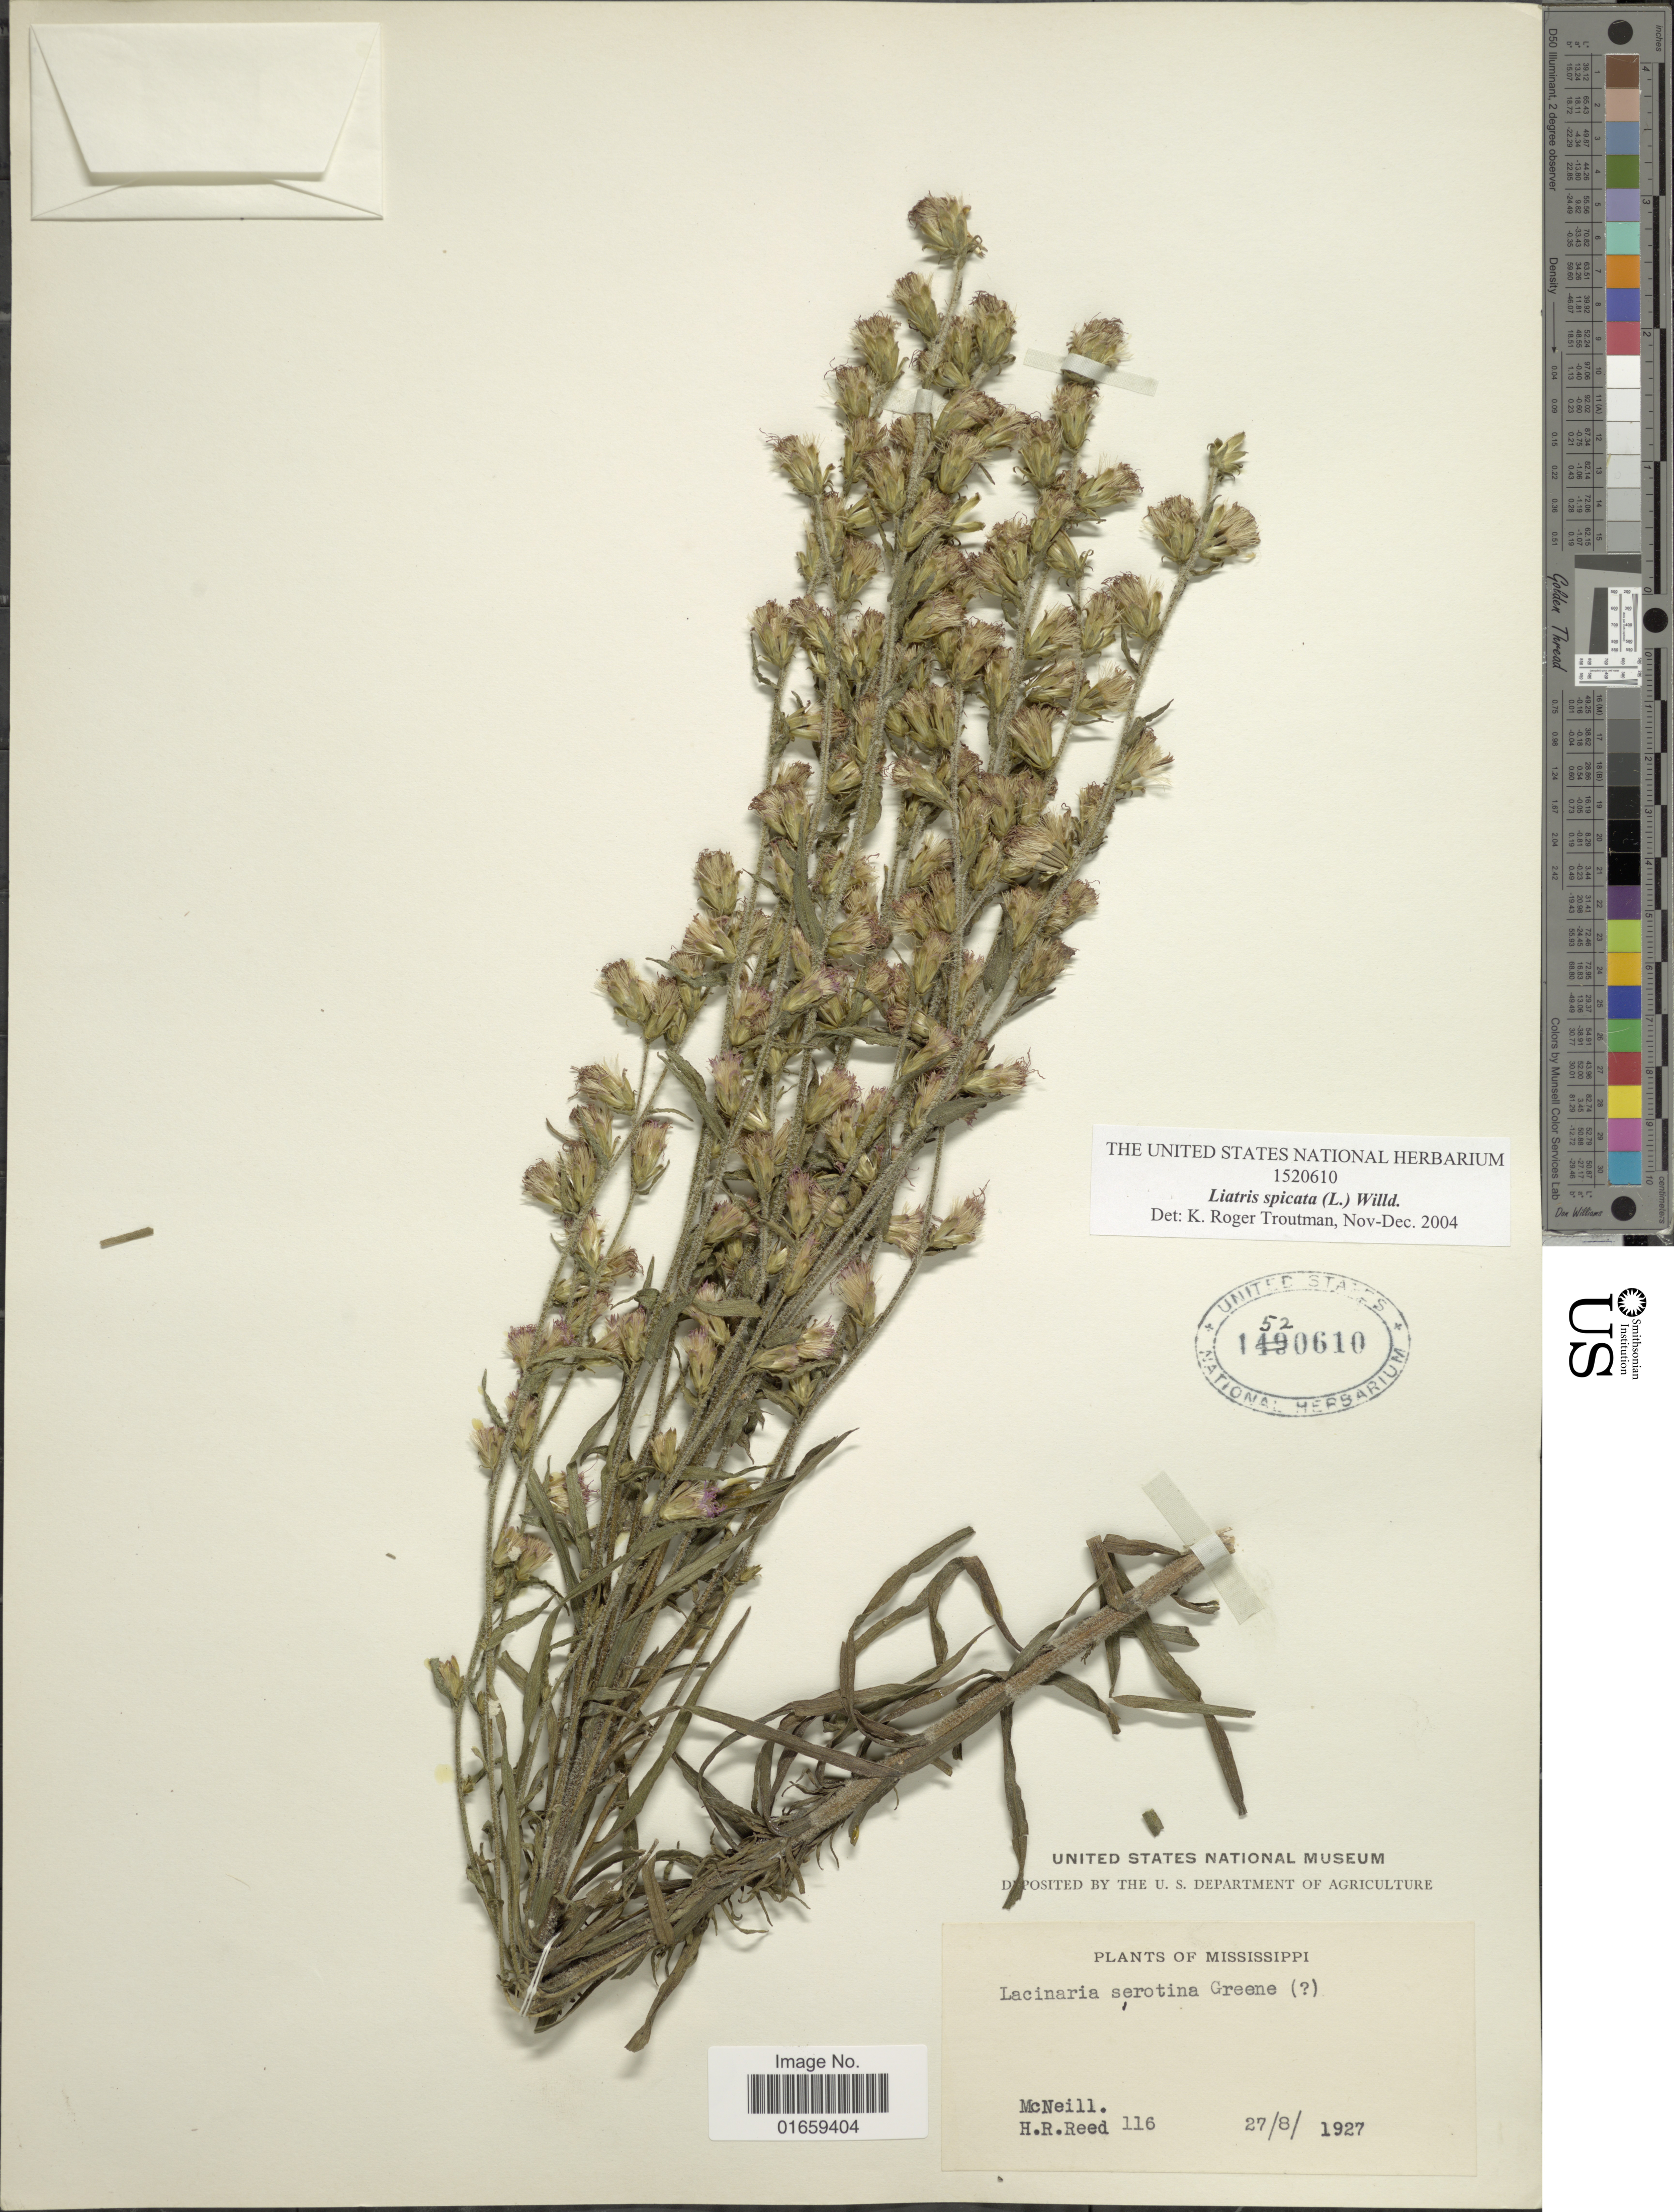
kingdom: Plantae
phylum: Tracheophyta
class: Magnoliopsida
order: Asterales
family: Asteraceae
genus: Liatris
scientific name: Liatris spicata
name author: (L.) Willd.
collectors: McNeill & H. Reed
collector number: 116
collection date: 1927-08-27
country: United States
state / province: Mississippi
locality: Mississippi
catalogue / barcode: US 1520610